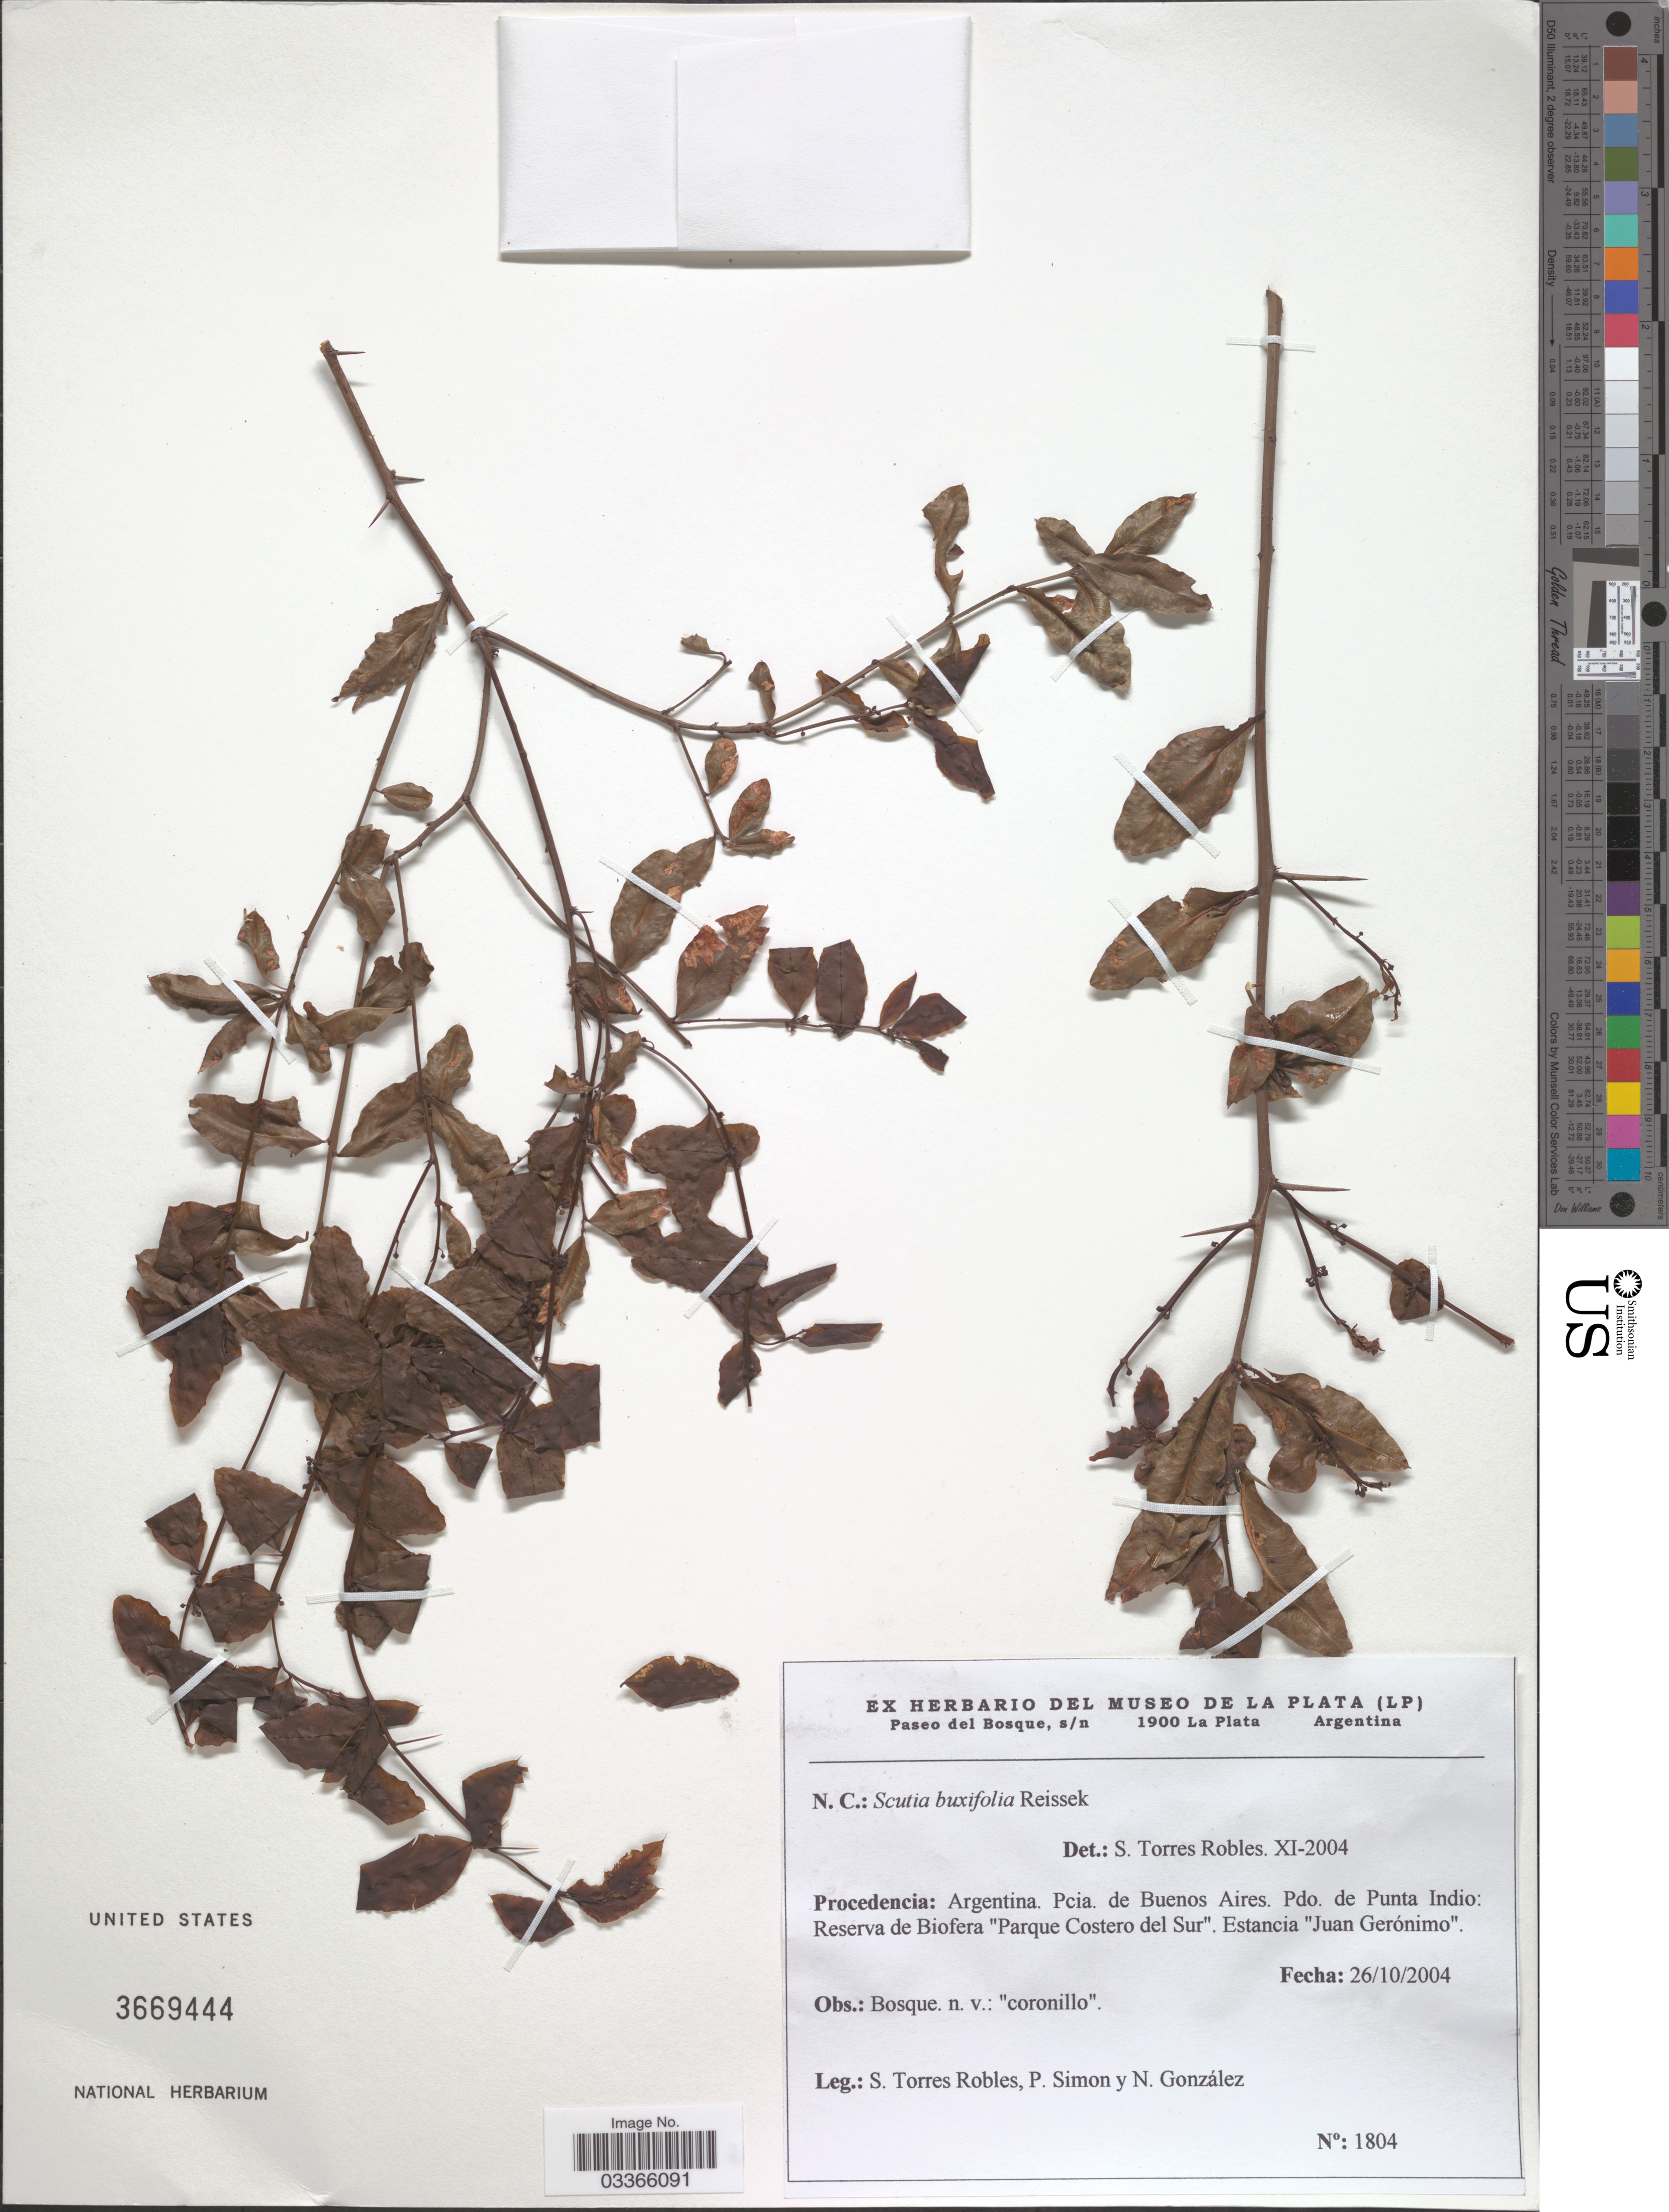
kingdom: Plantae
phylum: Tracheophyta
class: Magnoliopsida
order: Rosales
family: Rhamnaceae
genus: Scutia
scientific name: Scutia buxifolia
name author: Reissek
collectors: S. Torres Robles, P. Simon & N. Gonzalez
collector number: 1804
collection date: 2004-10-26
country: Argentina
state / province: Buenos Aires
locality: Pdo. de Punta Indio: Reserva de Biofera "Parque Costero del Sur". Estancia "Juan Gerónimo".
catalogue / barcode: US 3669444